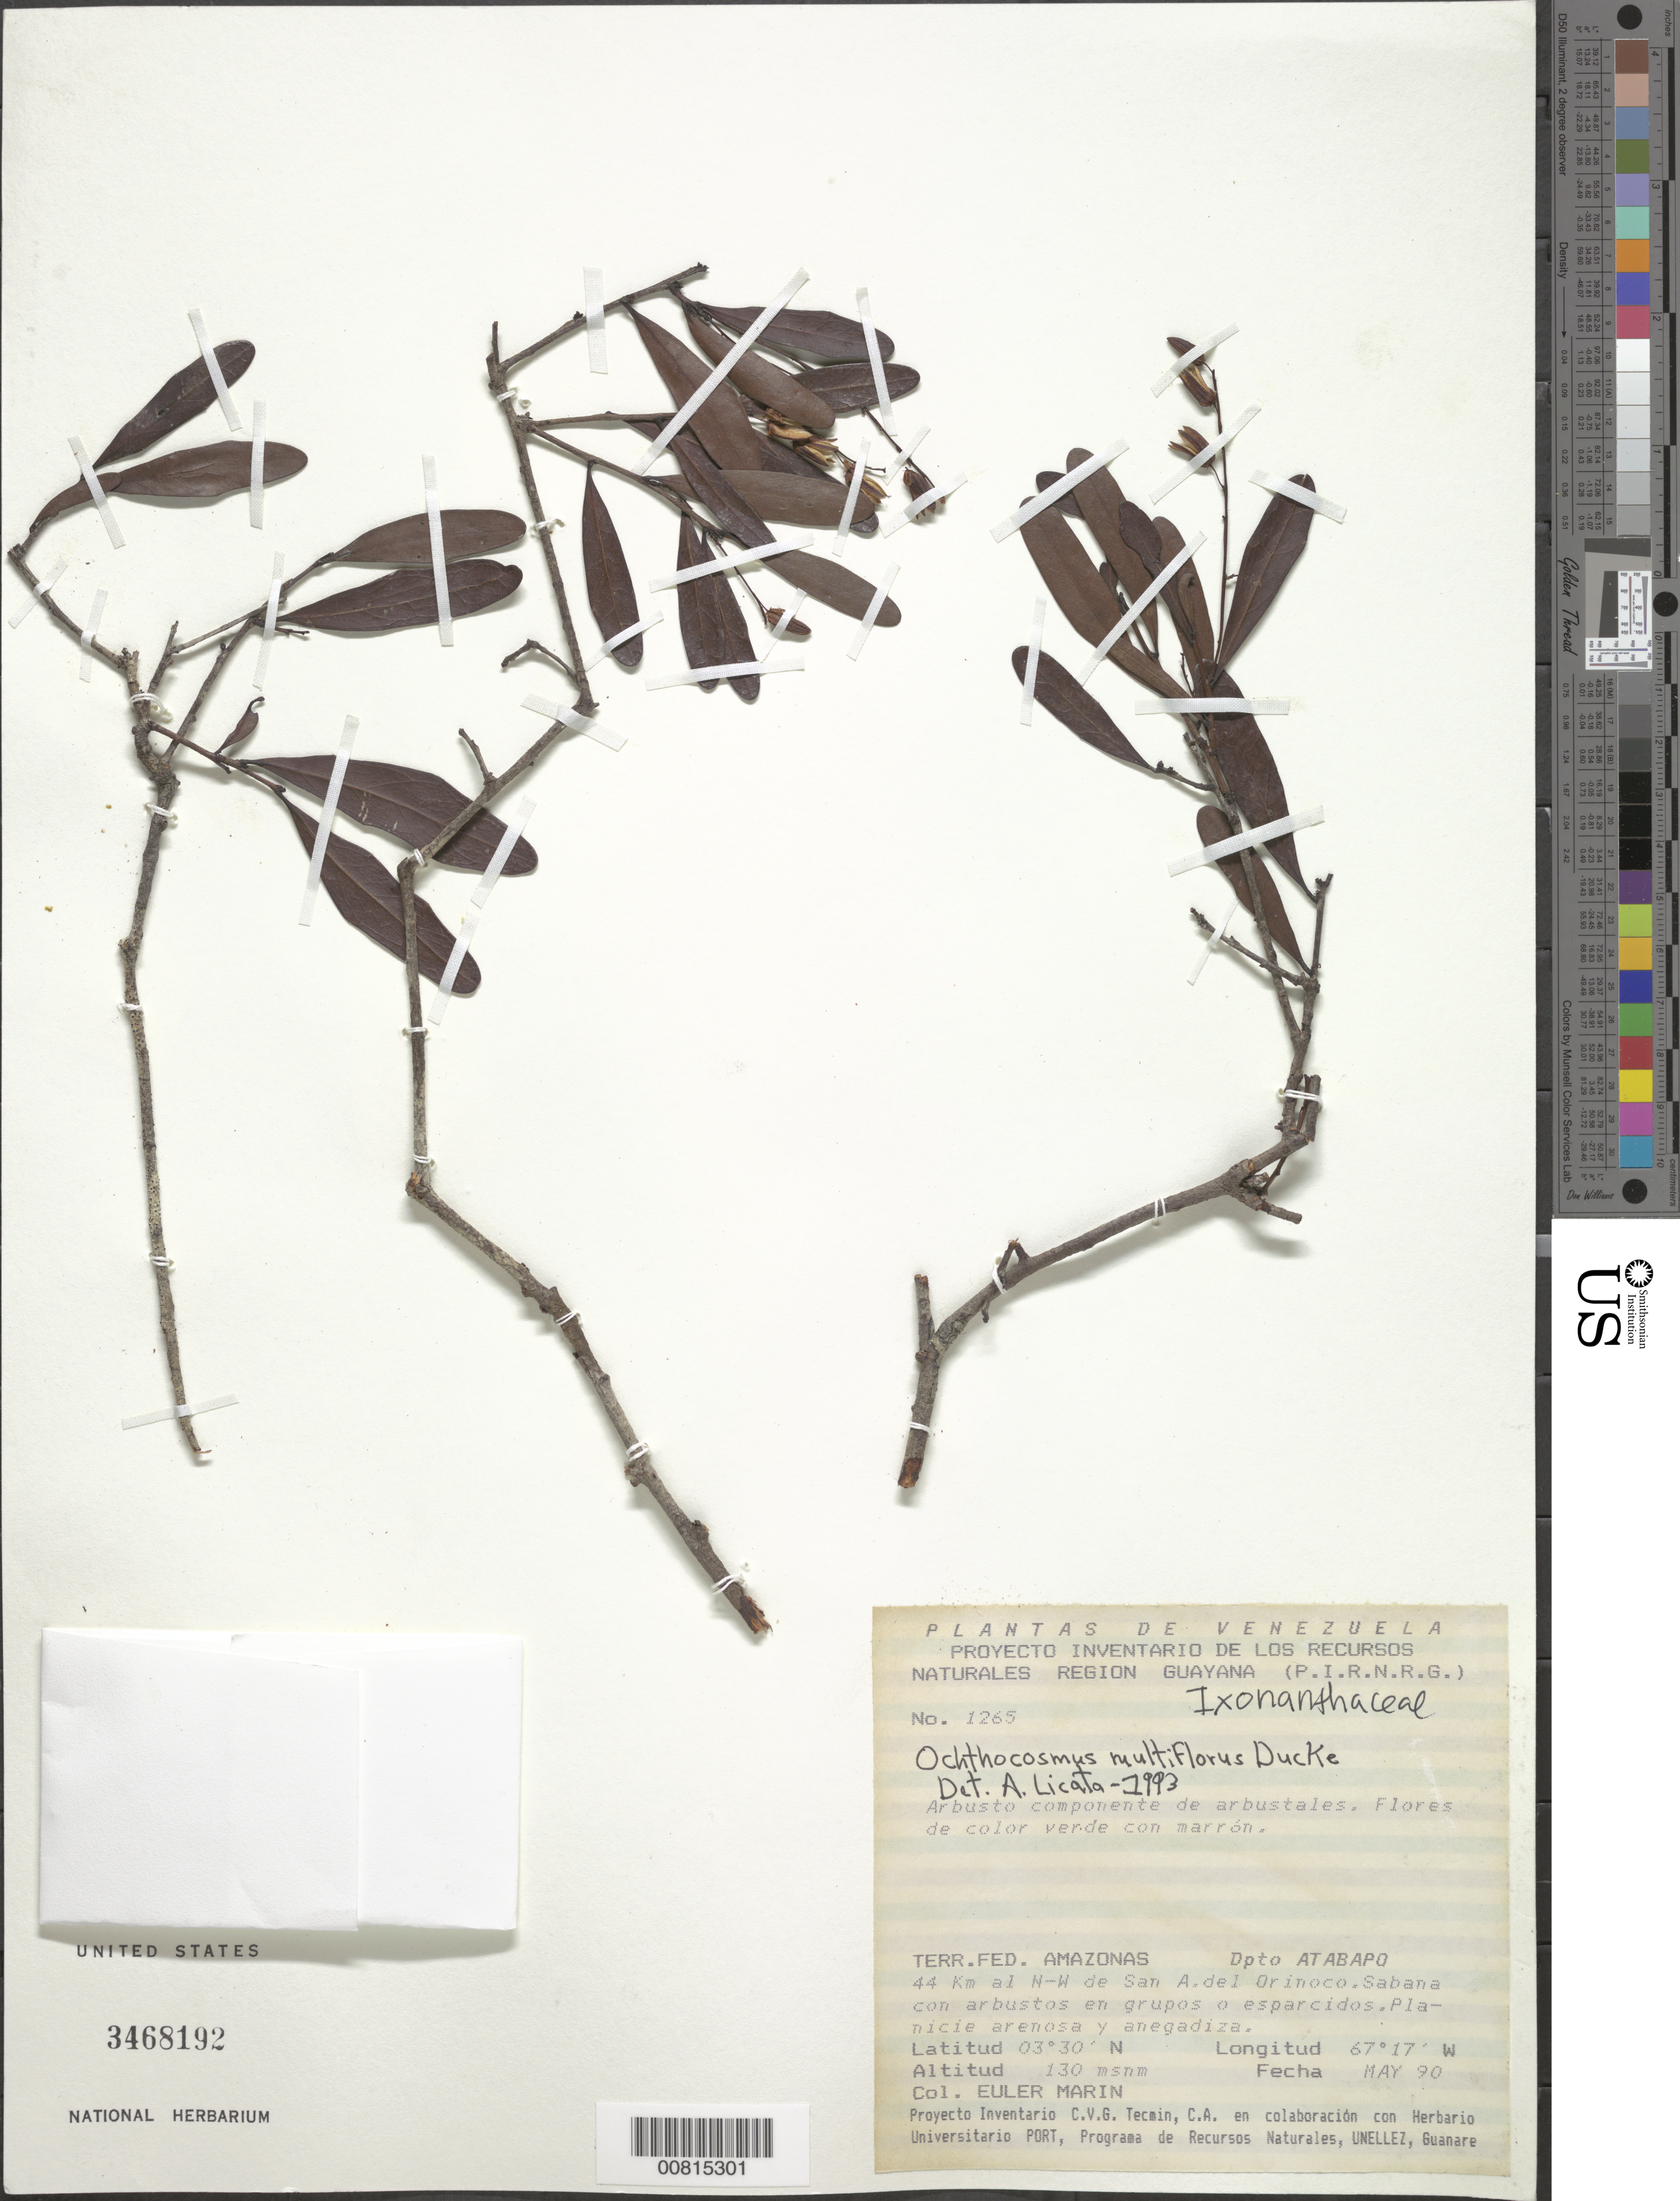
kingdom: Plantae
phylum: Tracheophyta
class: Magnoliopsida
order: Malpighiales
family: Ixonanthaceae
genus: Ochthocosmus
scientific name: Ochthocosmus multiflorus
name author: Ducke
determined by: Licata, A., (PORT), Univ. Nac. Exp. de los Llanos Ezequiel Zamora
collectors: E. Marin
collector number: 1265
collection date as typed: May-90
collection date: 1990-05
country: Venezuela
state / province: Amazonas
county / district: Atabapo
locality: San Antonio del Orinoco, 44 km al NW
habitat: Sabana con arbustos en grupos o esparcidos; planicie arenosa y anegadiza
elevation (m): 130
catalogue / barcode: US 3468192